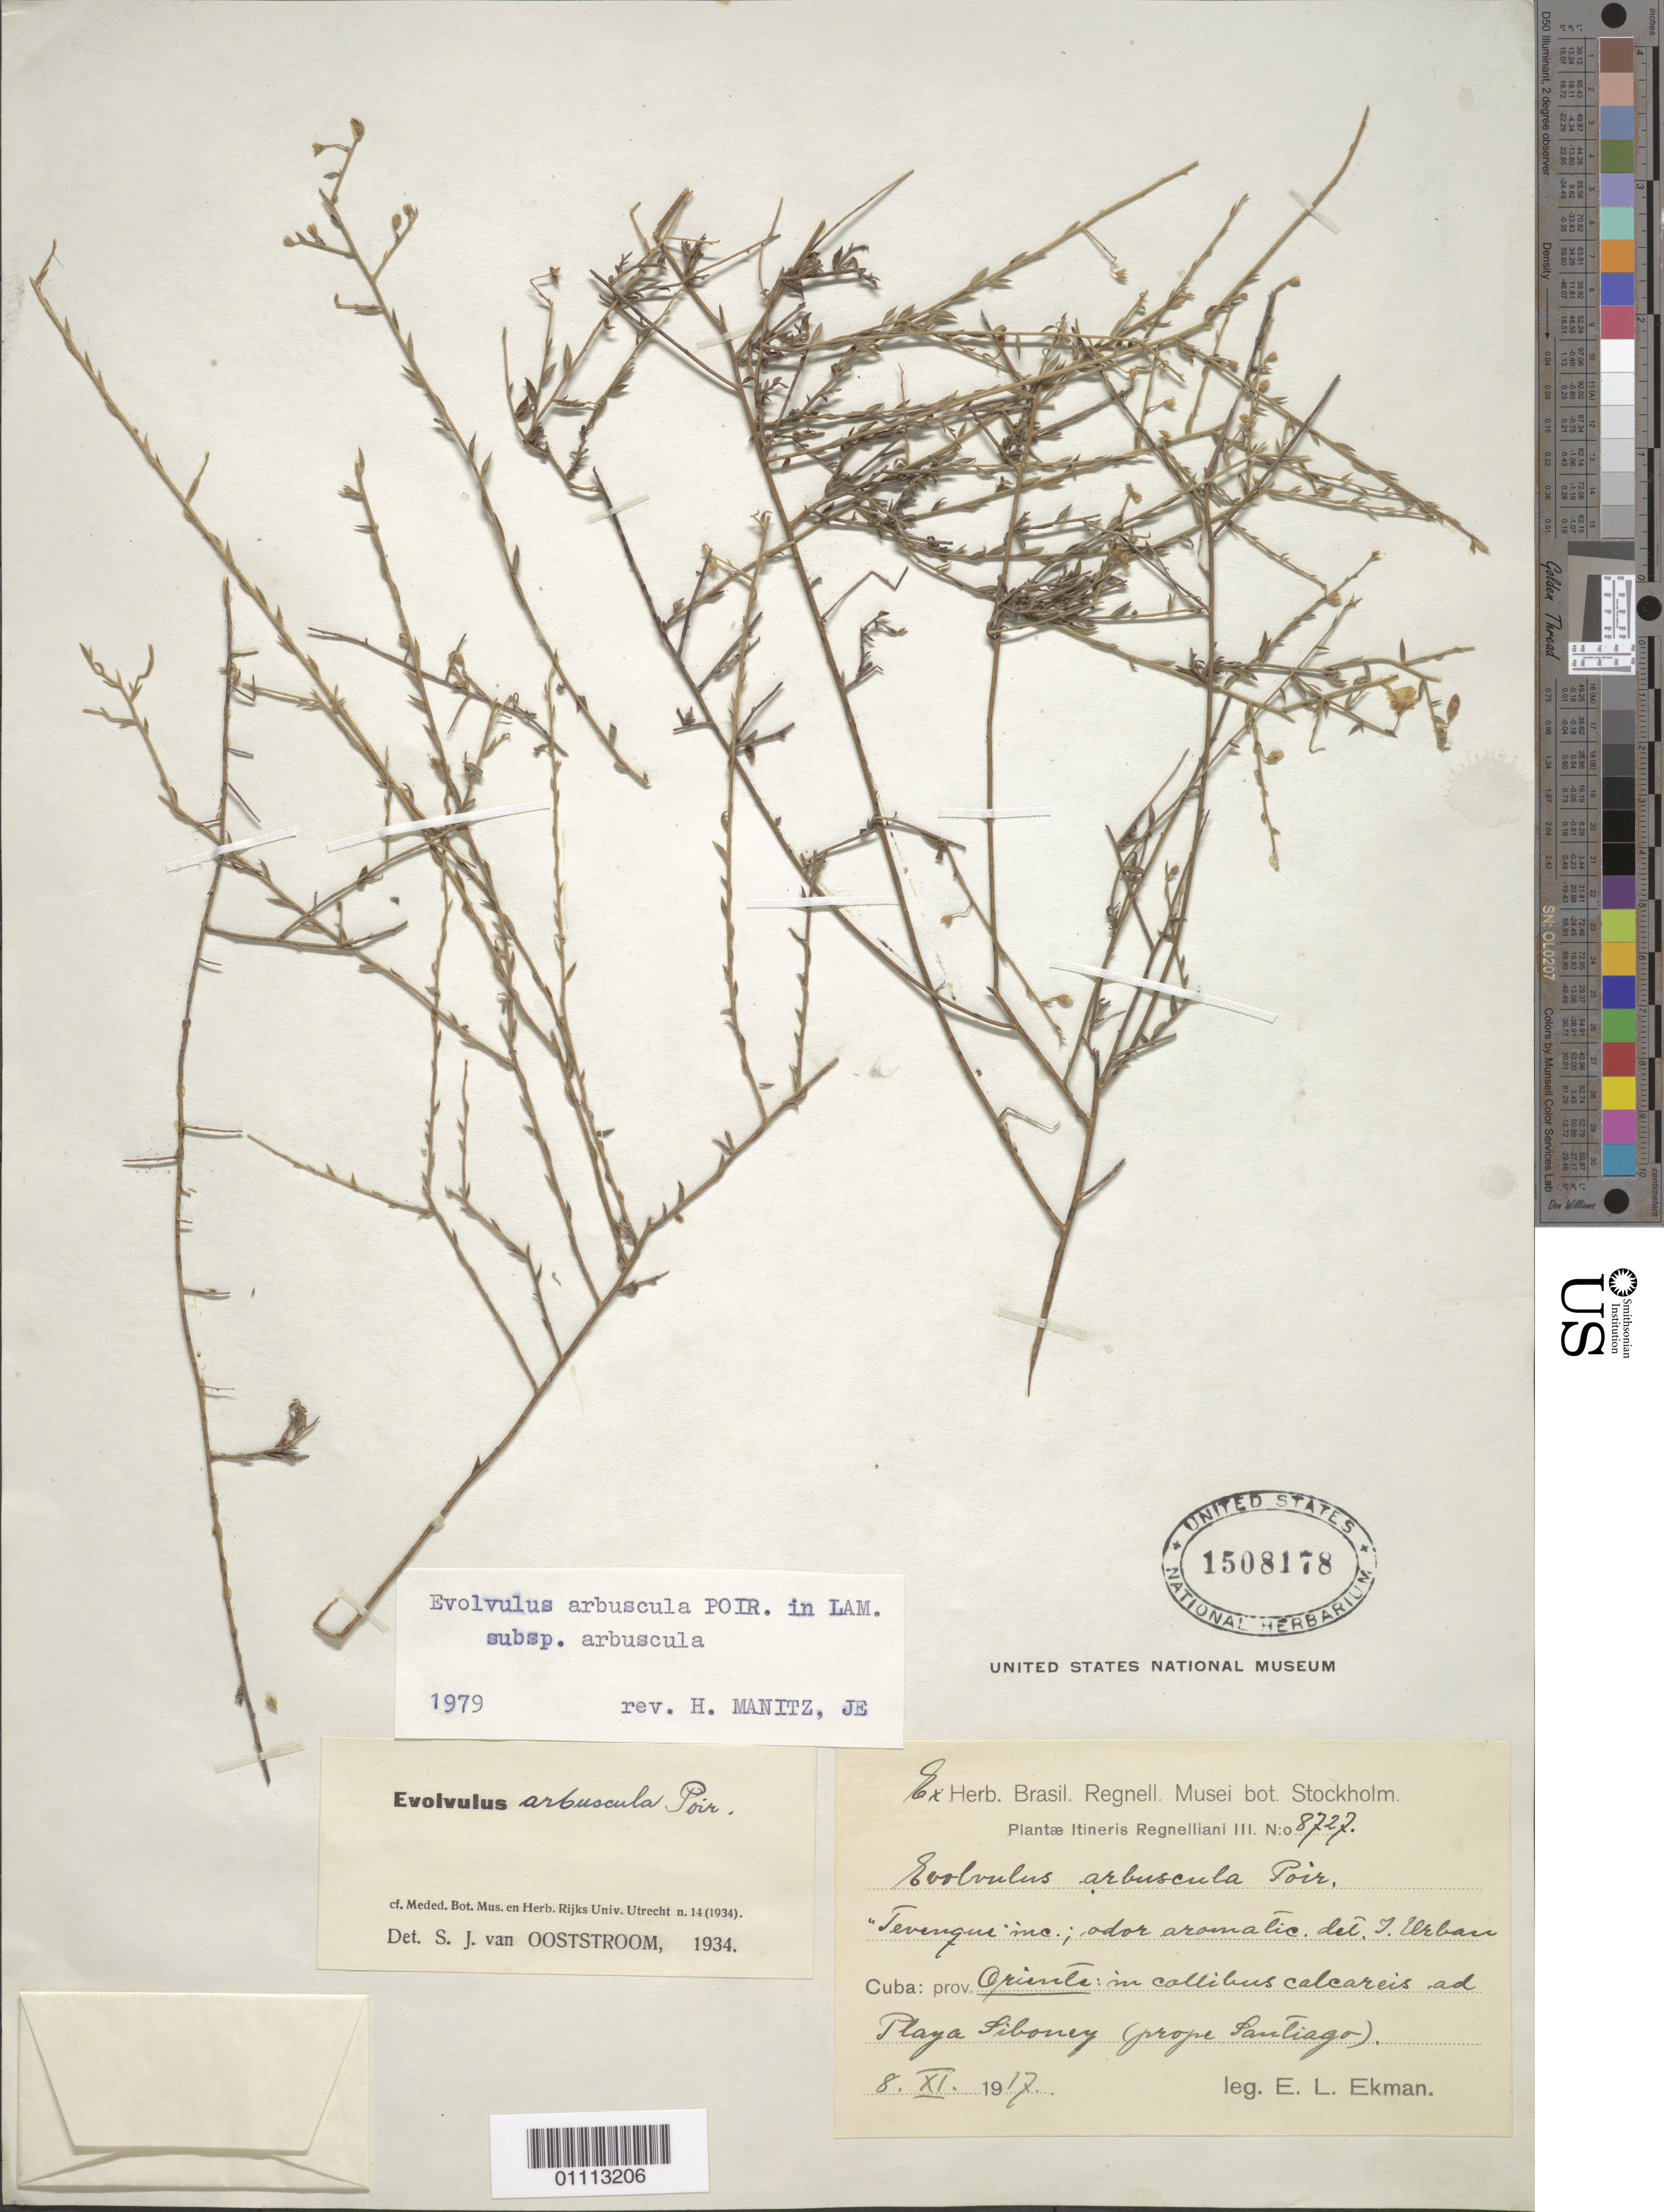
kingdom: Plantae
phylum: Tracheophyta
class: Magnoliopsida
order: Solanales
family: Convolvulaceae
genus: Evolvulus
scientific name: Evolvulus arbuscula var. arbuscula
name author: Poir.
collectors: E. L. Ekman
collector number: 8727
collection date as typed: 08 Nov 1917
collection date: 1917-11-08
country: Cuba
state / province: Santiago de Cuba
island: Cuba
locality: In collibus calcareis ad Playa Siboney (prope Santiago)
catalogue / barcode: US 1508178